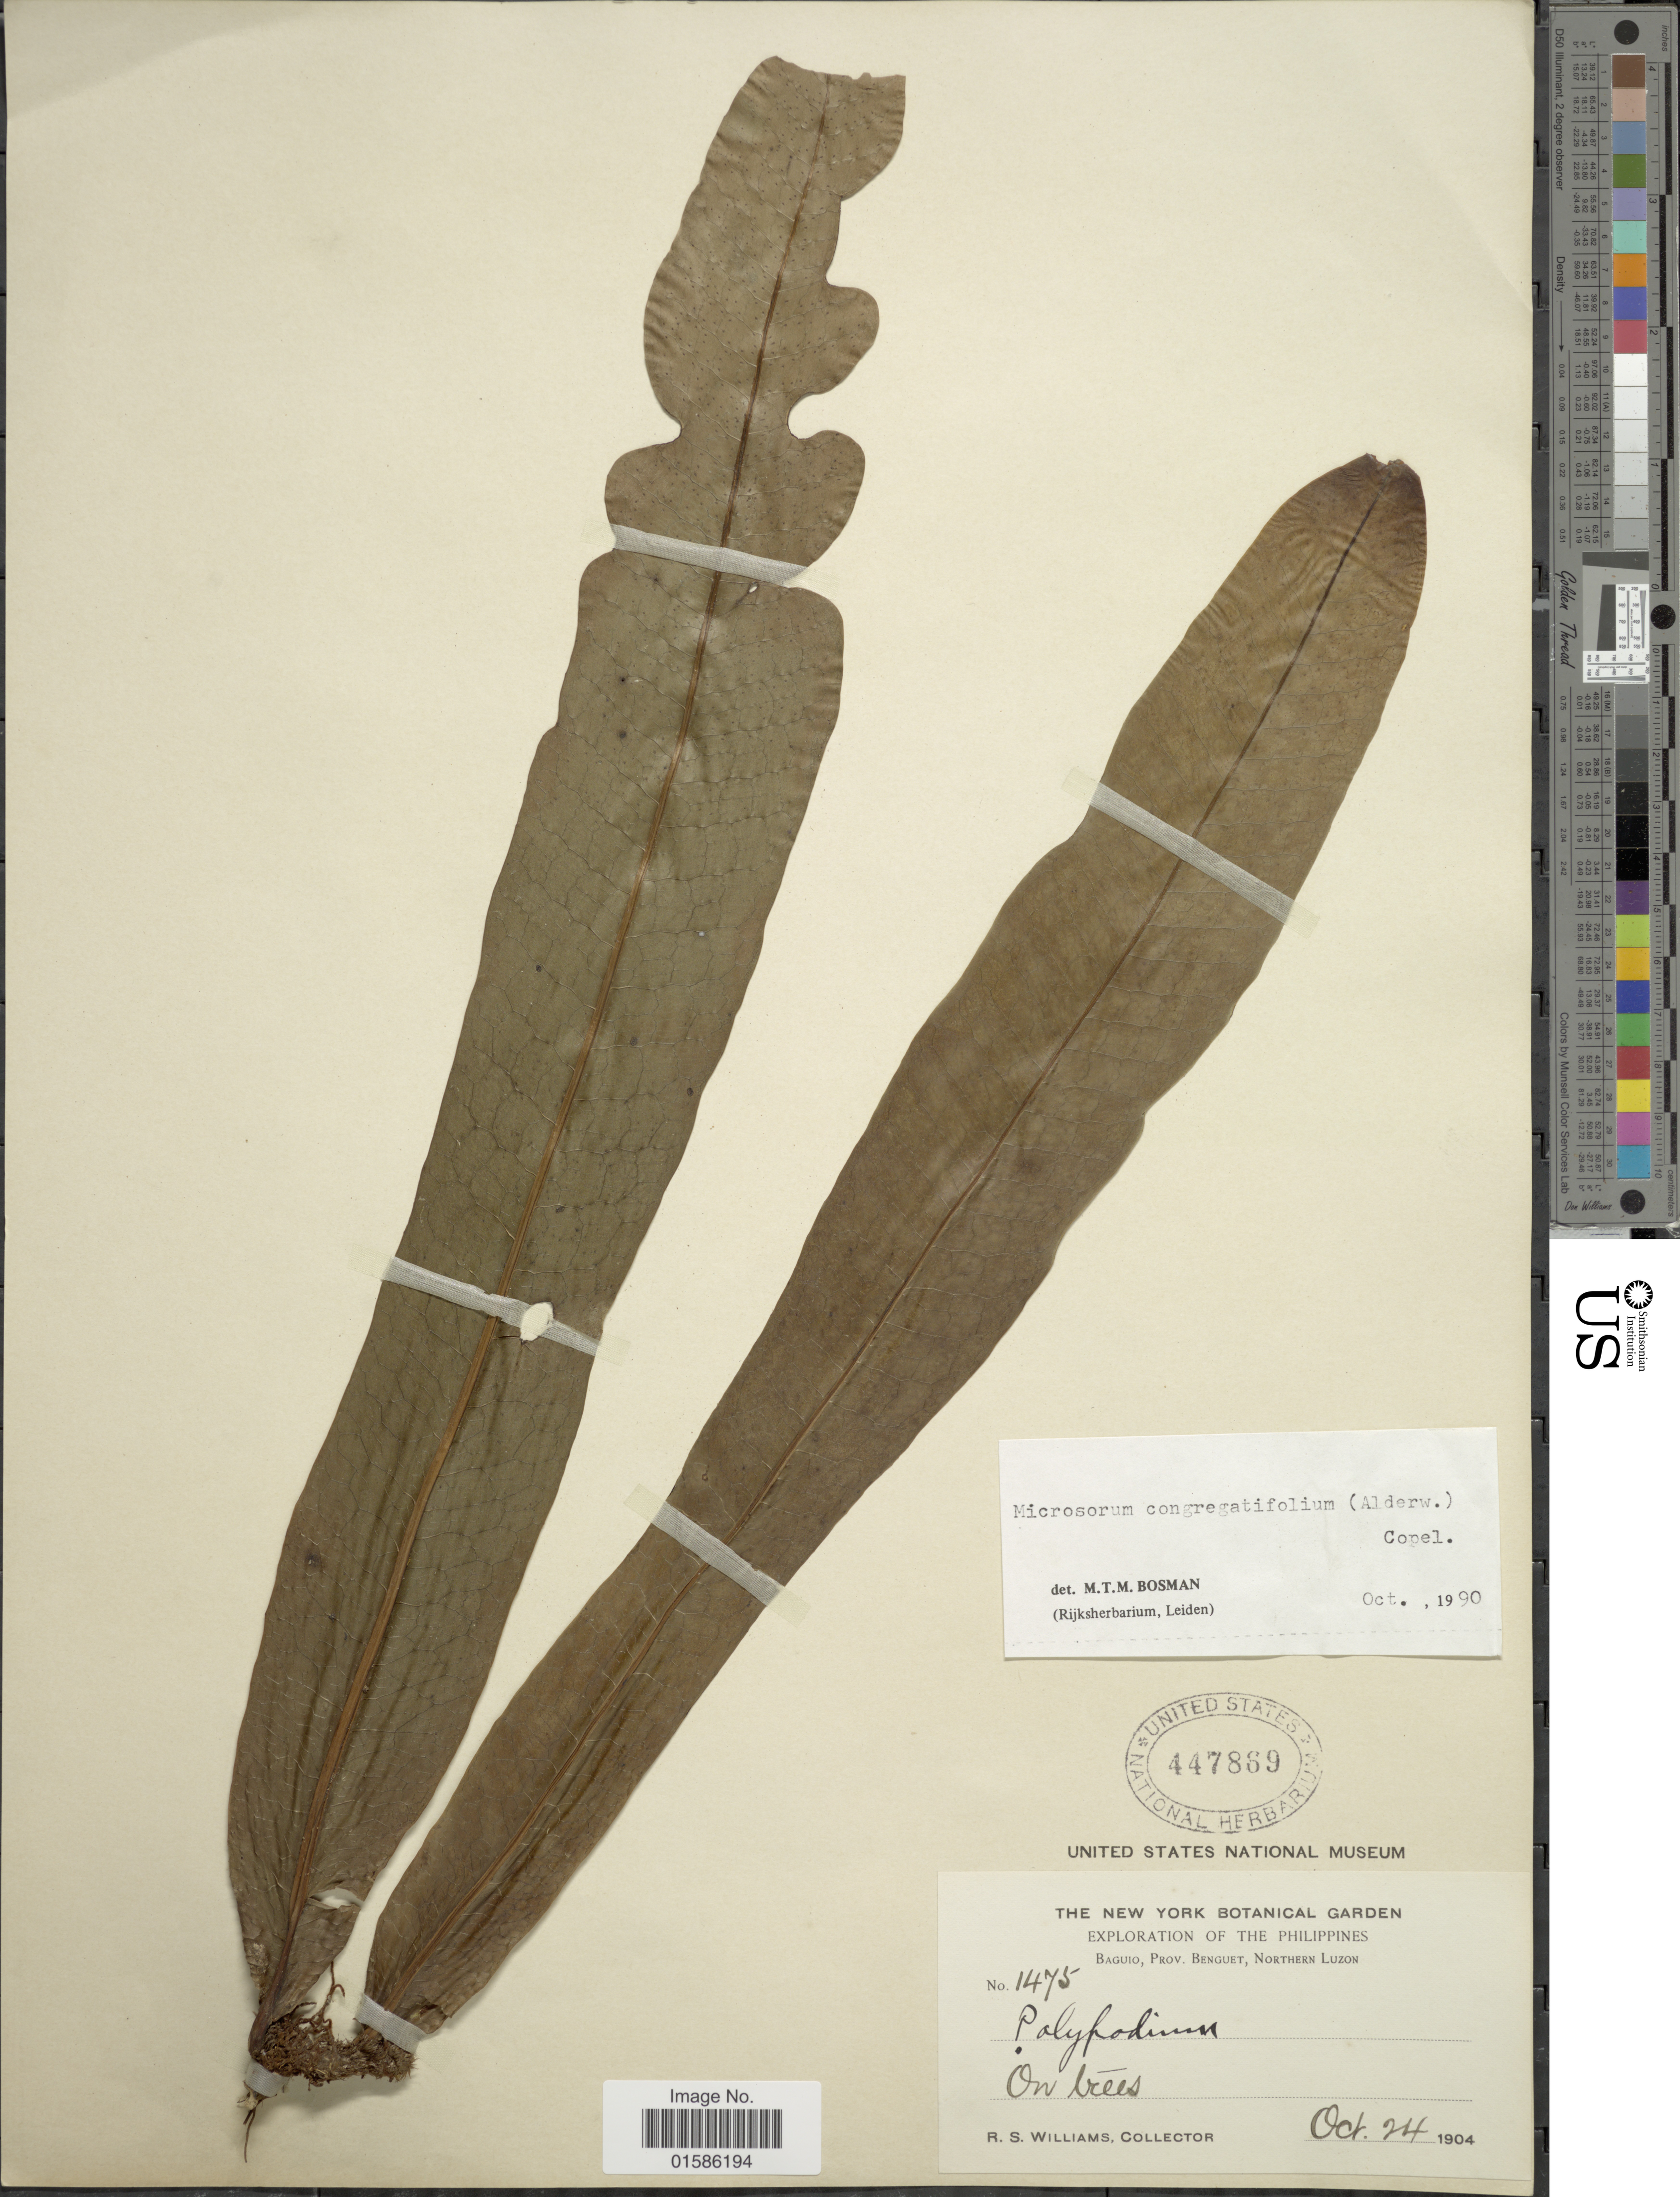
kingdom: Plantae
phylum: Tracheophyta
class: Polypodiopsida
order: Polypodiales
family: Polypodiaceae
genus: Microsorum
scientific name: Microsorum congregatifolium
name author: (Alderw.) Copel.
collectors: R. S. Williams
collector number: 1475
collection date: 1904-10-24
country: Philippines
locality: Baguio, prov. Benguet, Northern Luzon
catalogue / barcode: US 447869